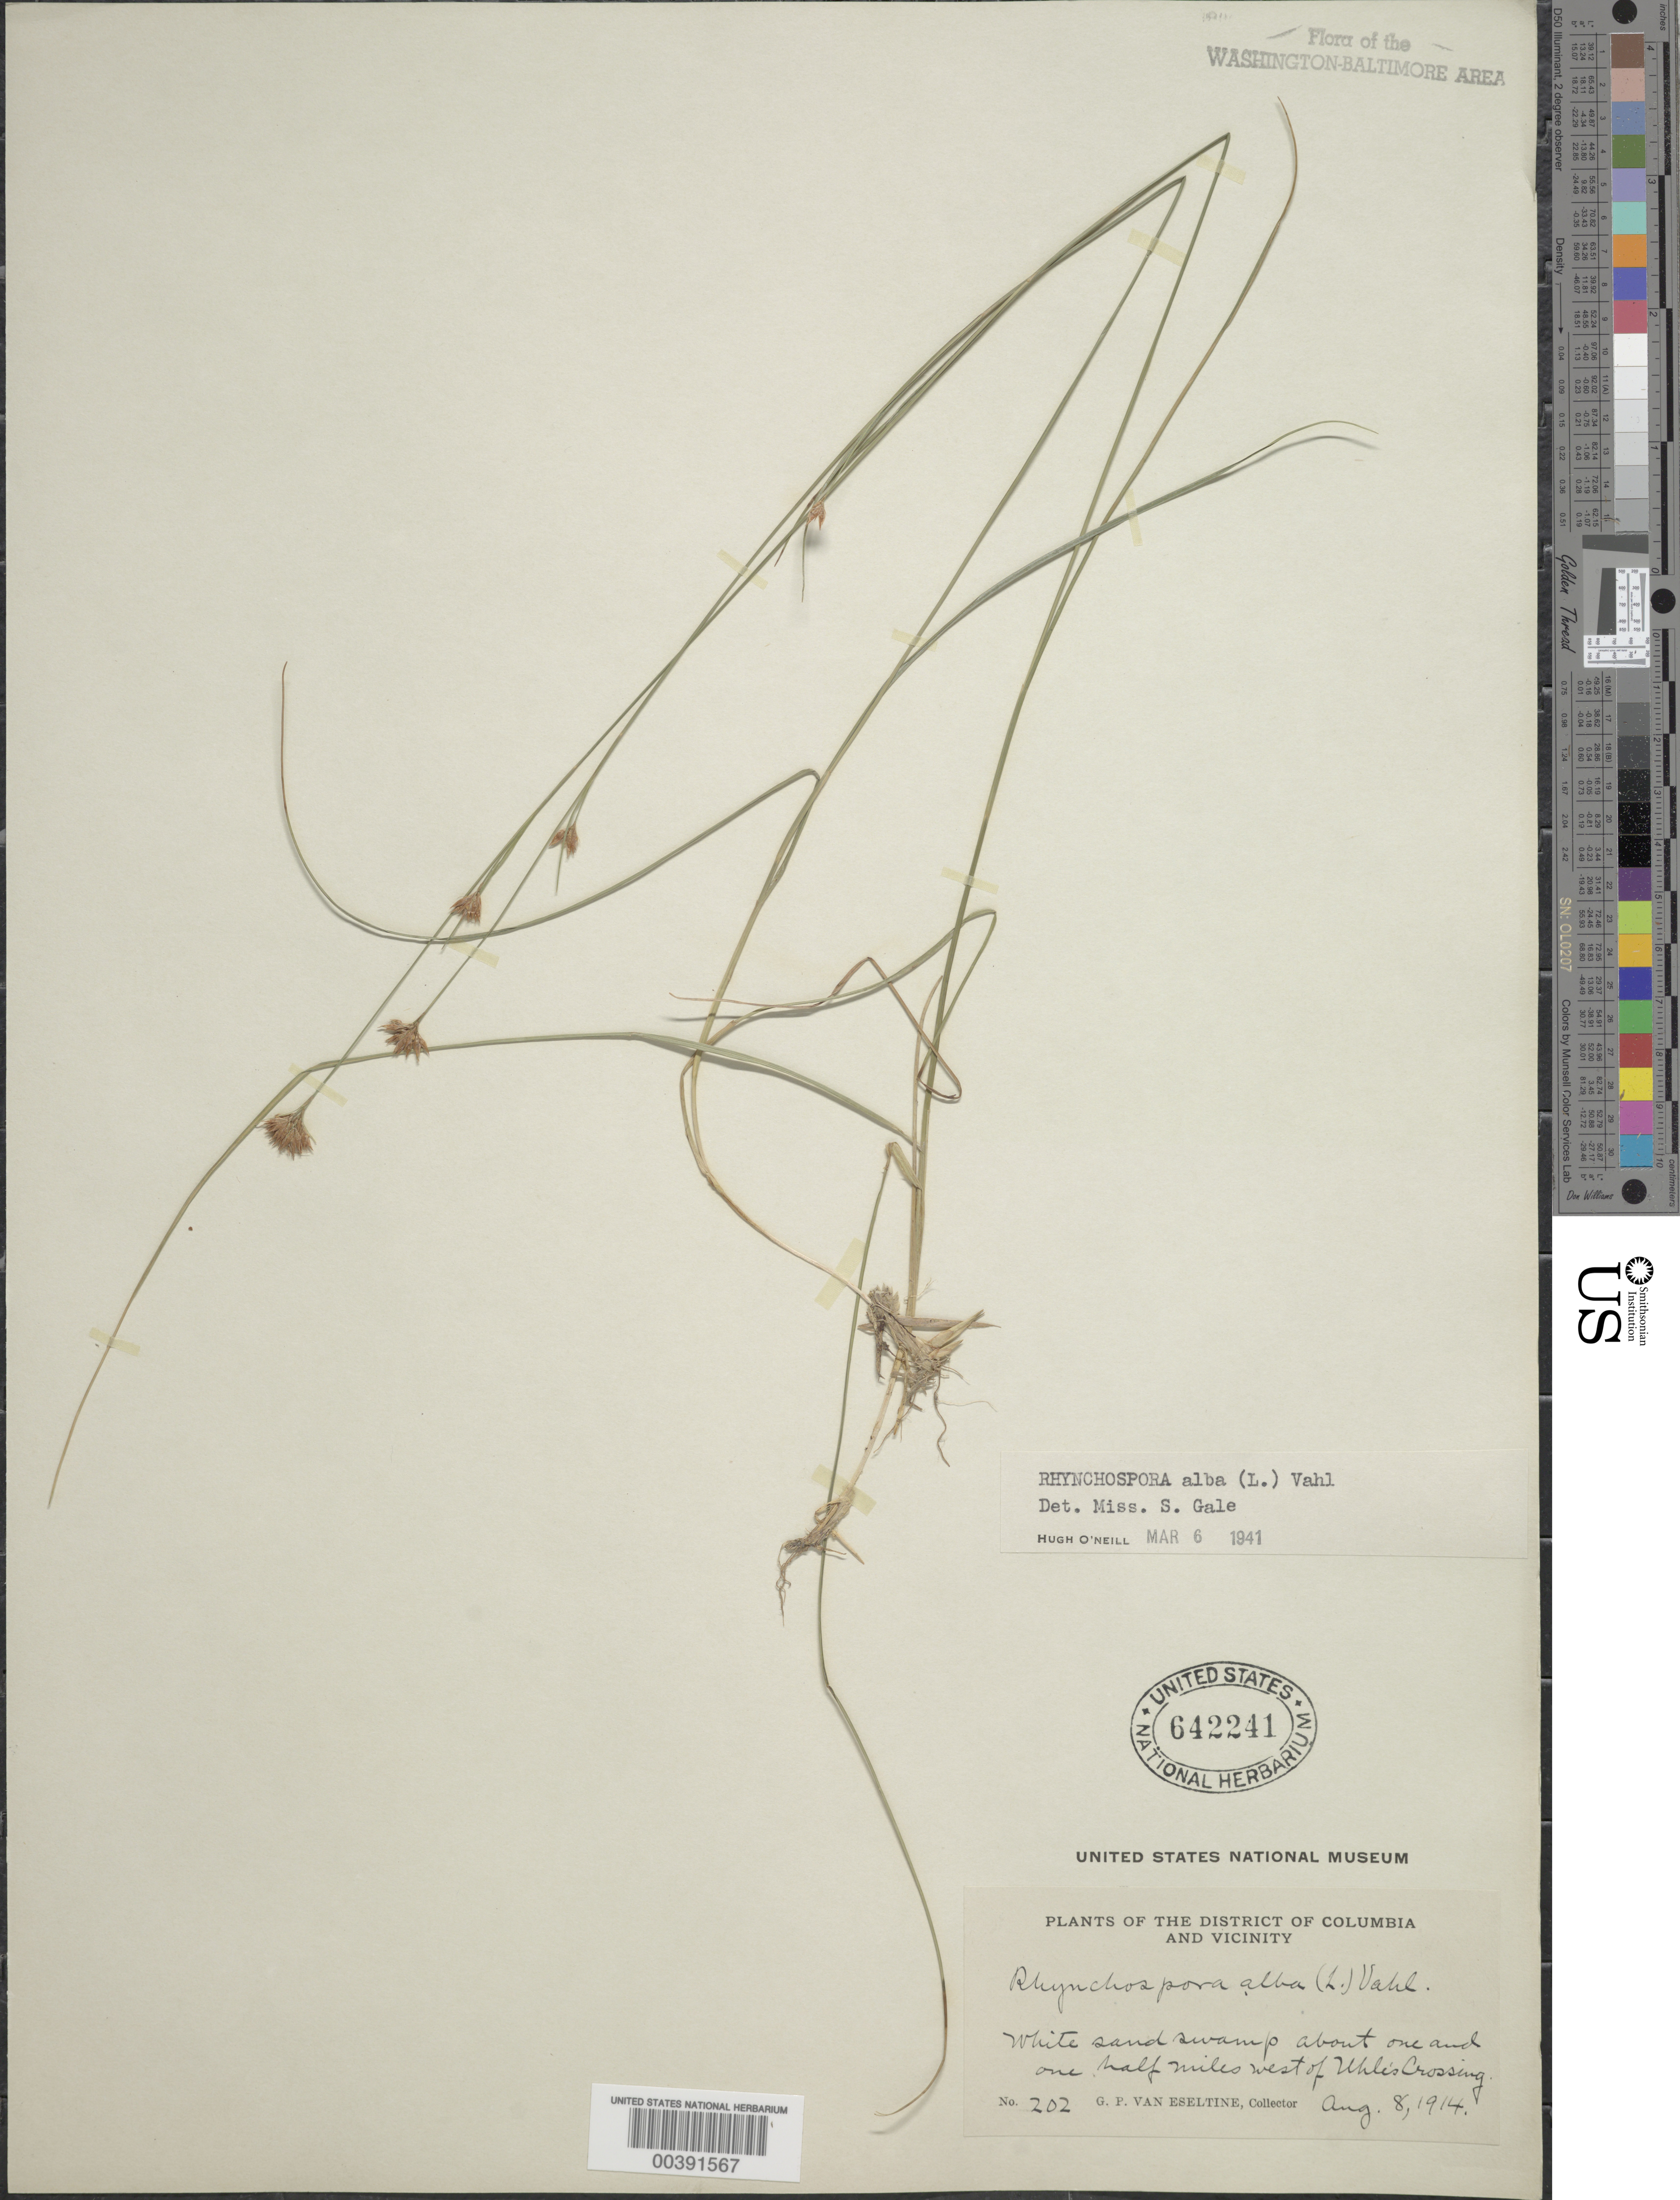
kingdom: Plantae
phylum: Tracheophyta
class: Liliopsida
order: Poales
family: Cyperaceae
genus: Rhynchospora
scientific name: Rhynchospora alba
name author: (L.) Vahl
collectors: G. P. Van Eseltine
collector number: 202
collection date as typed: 08 Aug 1914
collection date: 1914-08-08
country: United States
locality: West of Uhles Crossing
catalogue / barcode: US 642241